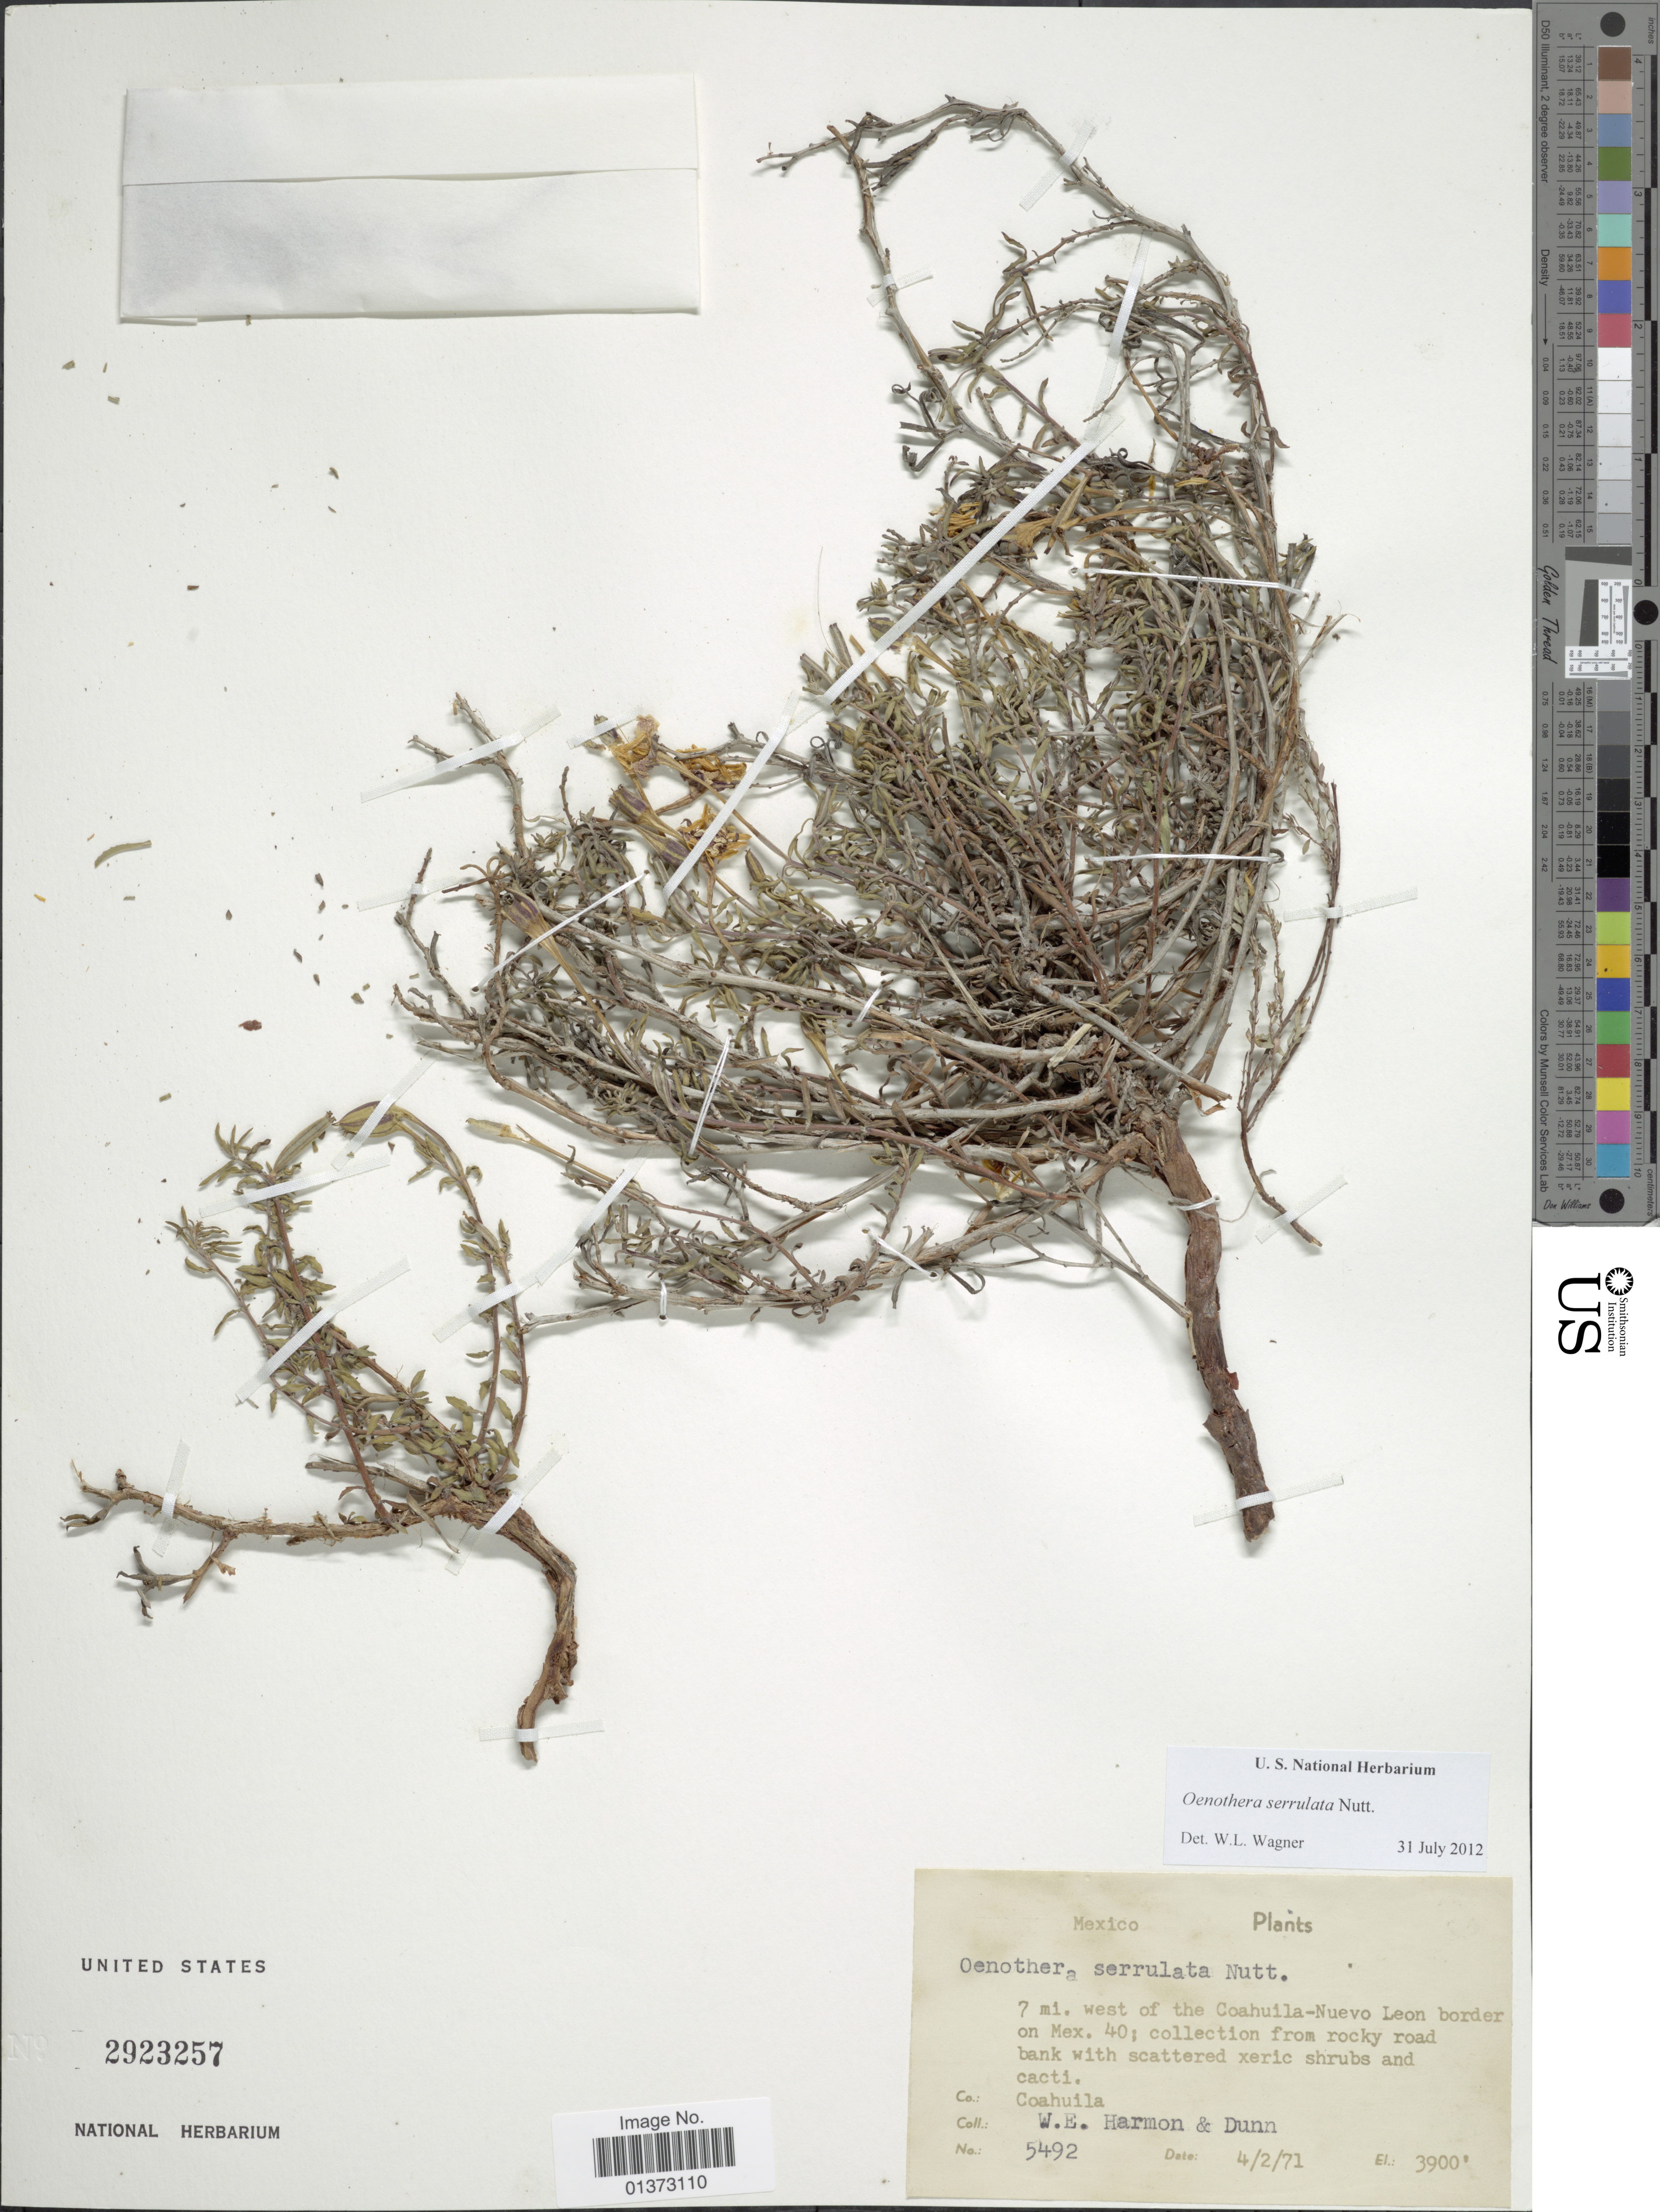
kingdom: Plantae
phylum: Tracheophyta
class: Magnoliopsida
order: Myrtales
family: Onagraceae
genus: Oenothera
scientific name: Oenothera serrulata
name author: Nutt.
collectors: W. E. Harmon & Dunn, --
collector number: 5492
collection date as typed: Transcribed d/m/y: 4/2/71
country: Mexico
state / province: Coahuila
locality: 7 mi. west of the Coahuila-Nuevo Leon border on Mex. 40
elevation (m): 1189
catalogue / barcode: US 2923257